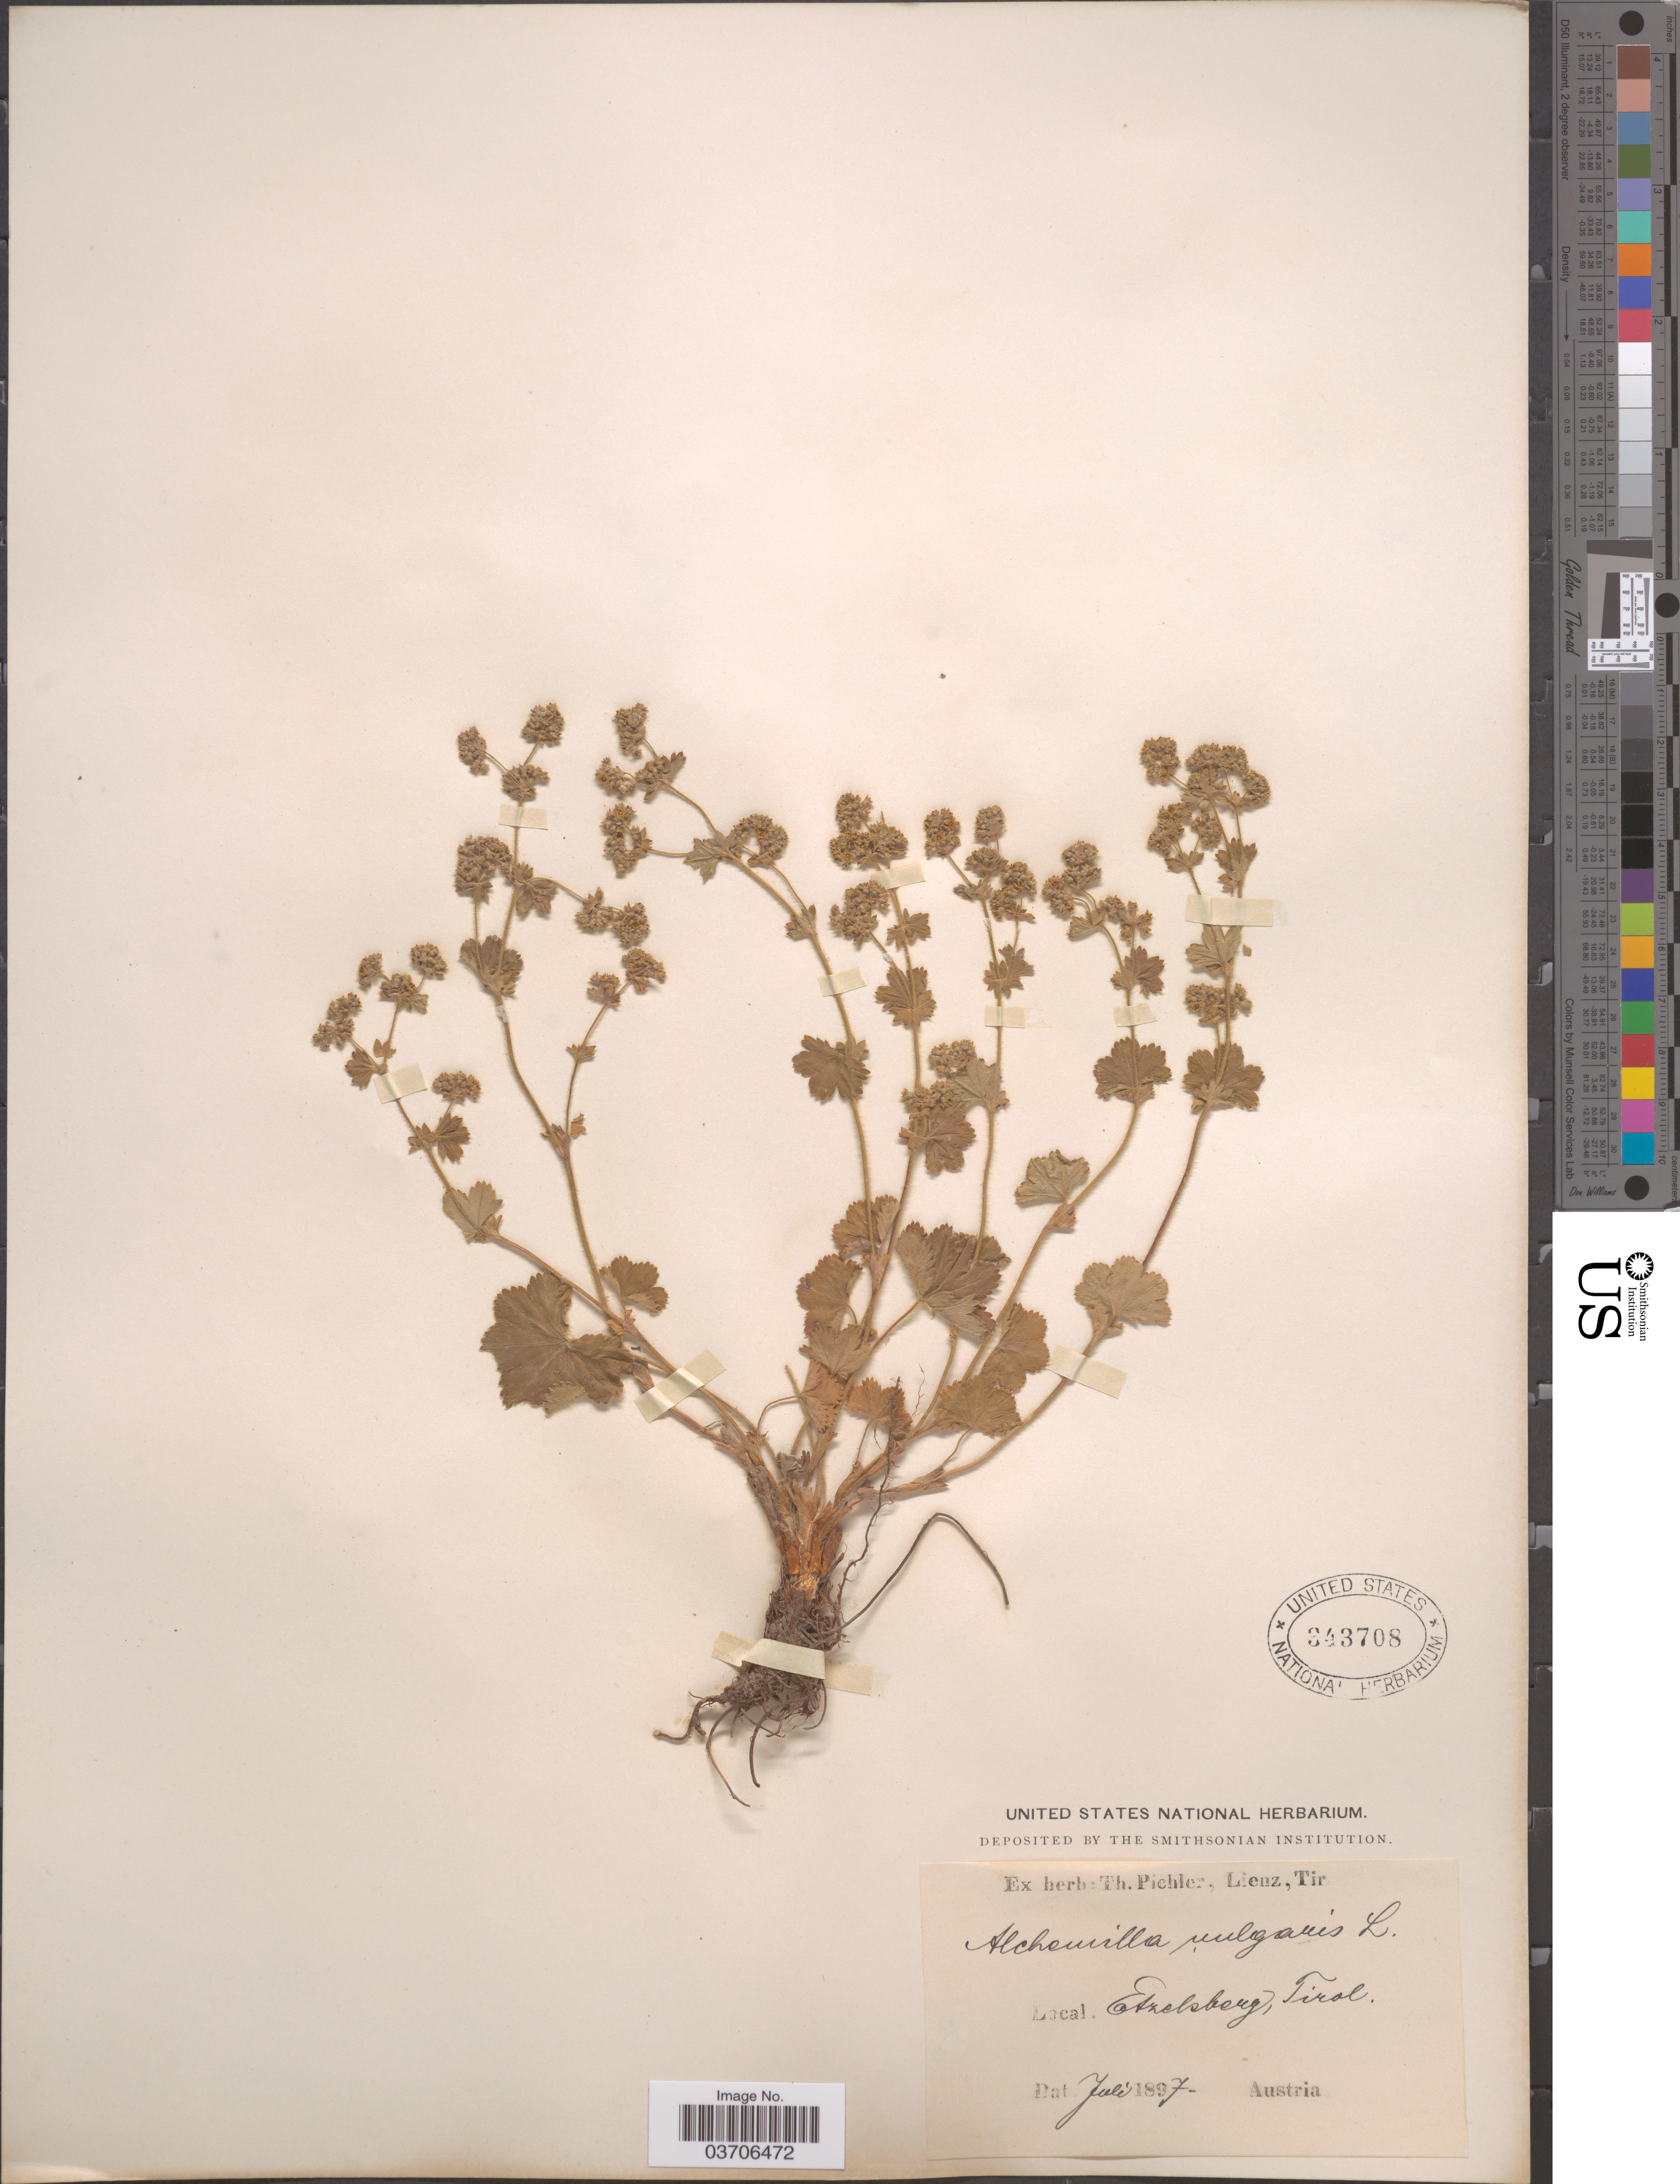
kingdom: Plantae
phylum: Tracheophyta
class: Magnoliopsida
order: Rosales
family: Rosaceae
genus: Alchemilla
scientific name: Alchemilla vulgaris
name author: L.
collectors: ex herb. T. Pichler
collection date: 1897-07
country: Austria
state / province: Tirol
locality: Etzelsberg.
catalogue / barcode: US 343708